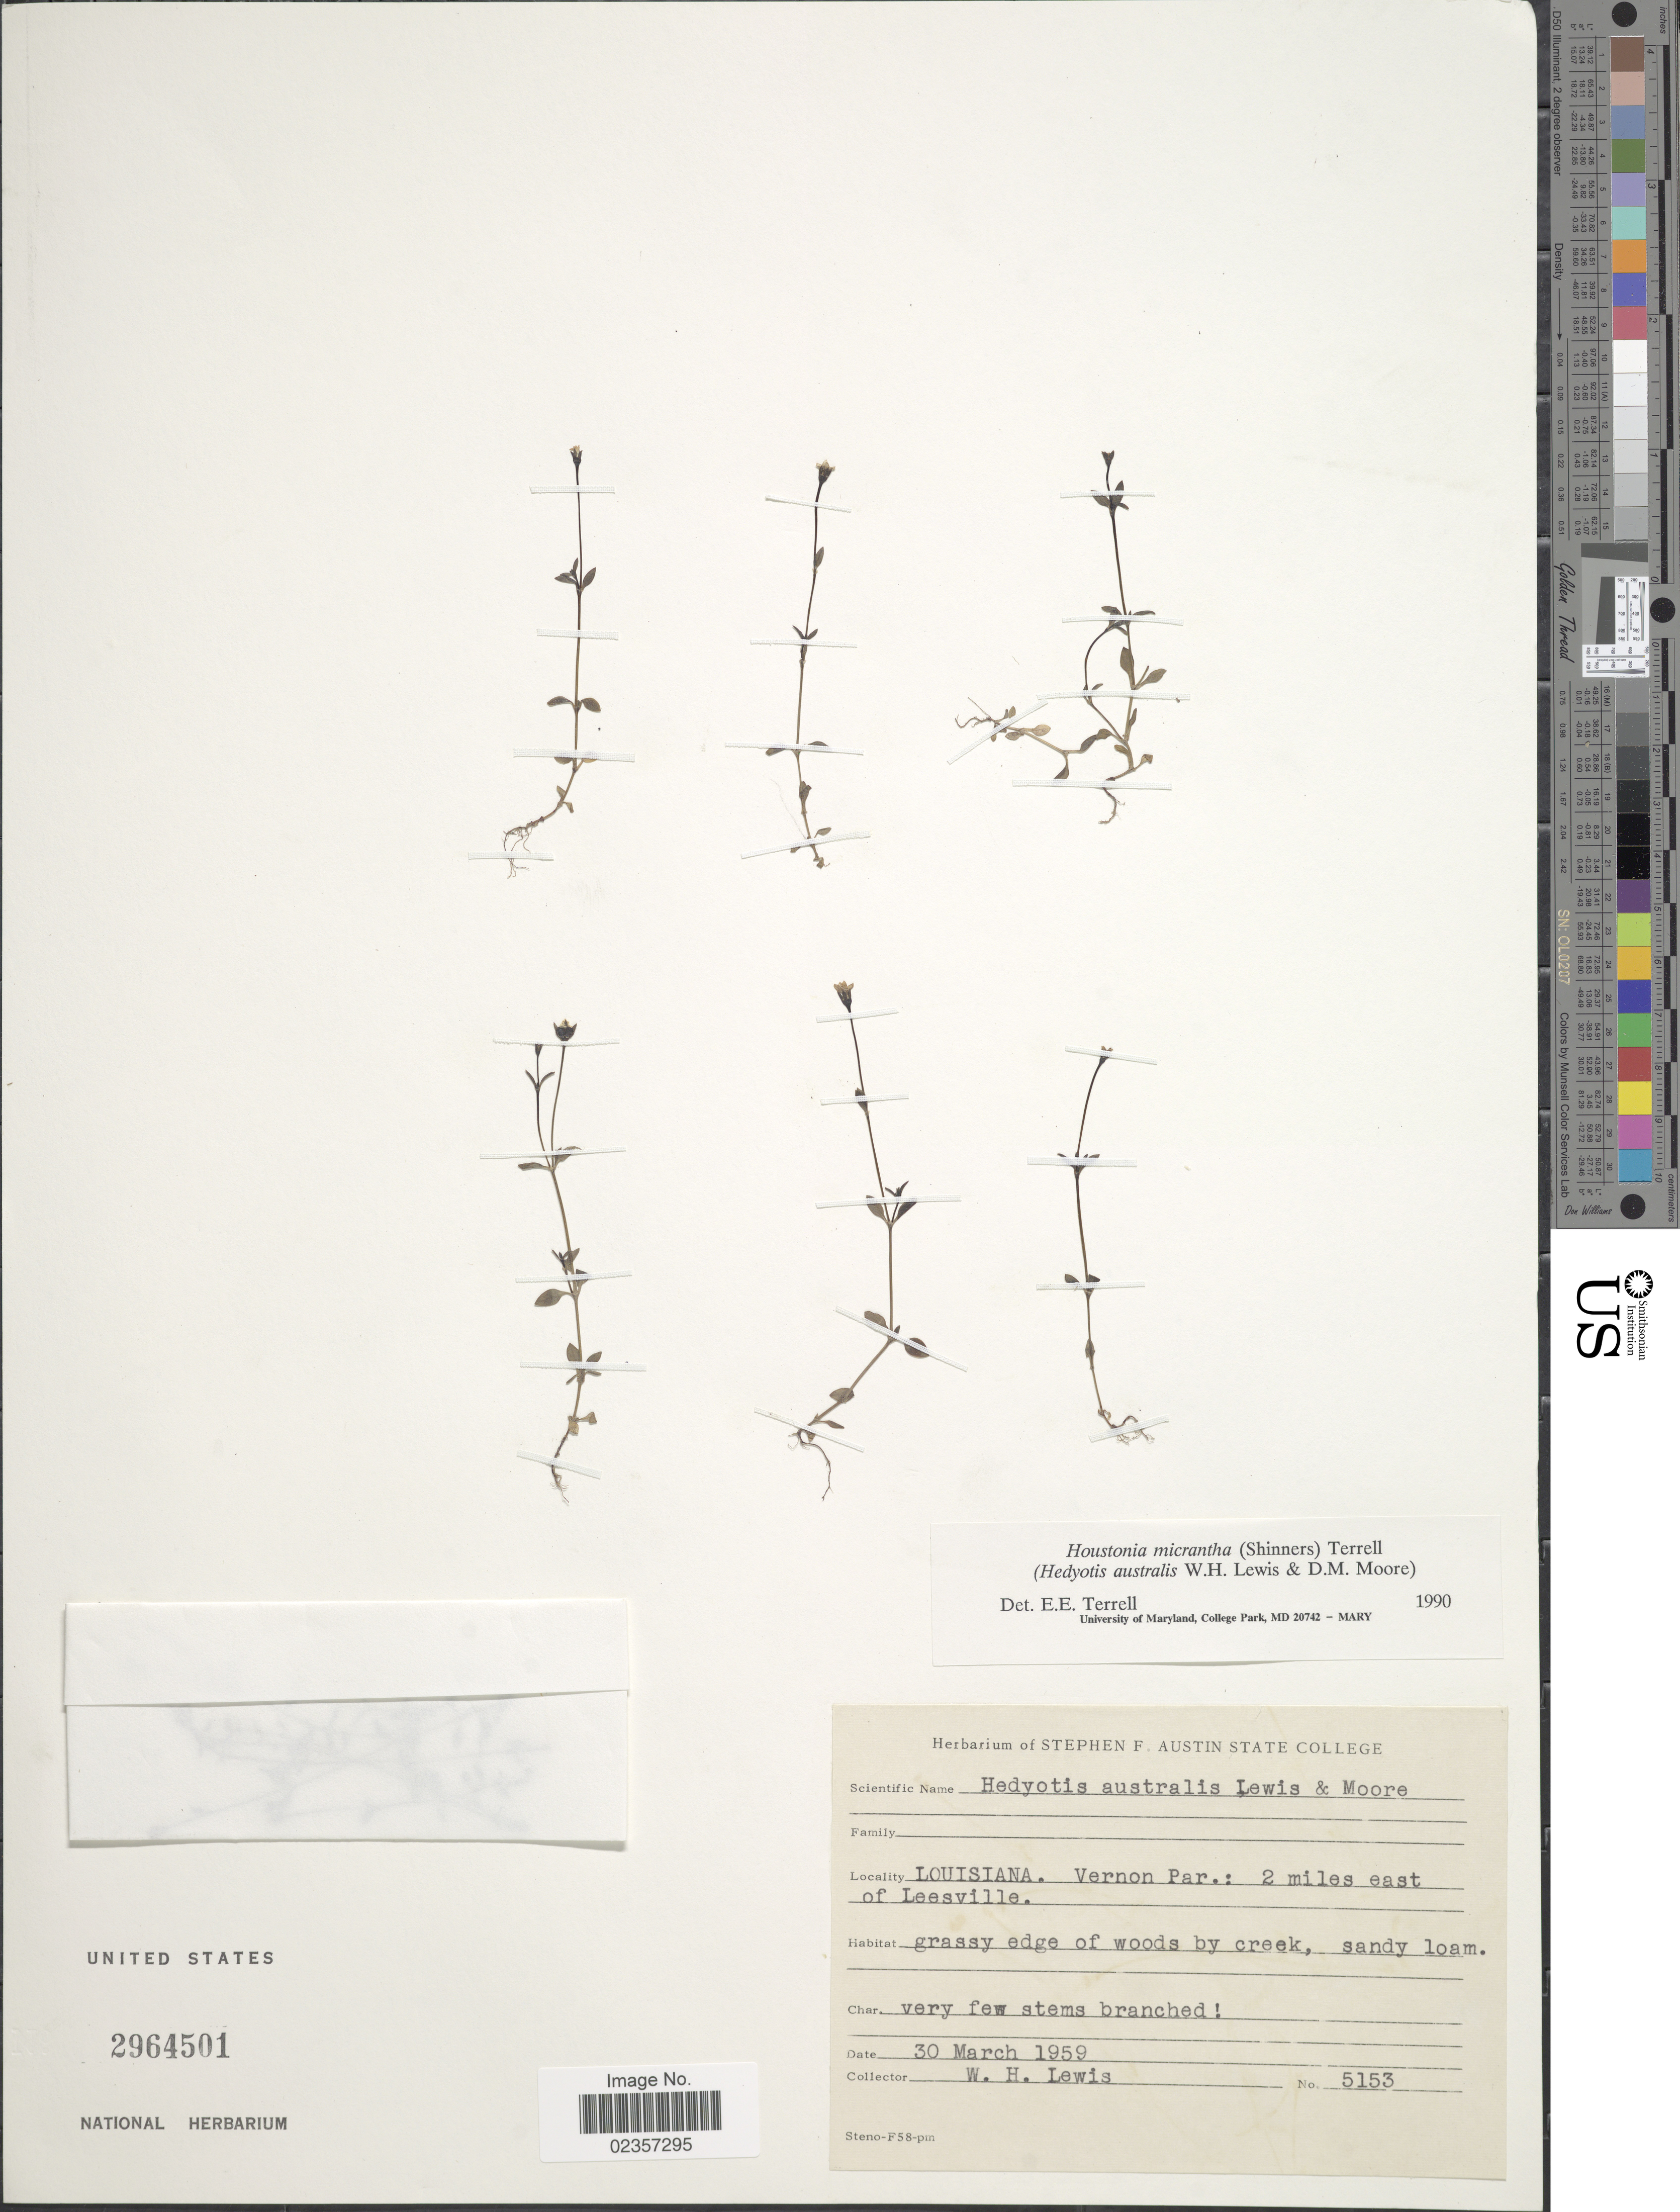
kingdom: Plantae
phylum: Tracheophyta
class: Magnoliopsida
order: Gentianales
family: Rubiaceae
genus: Houstonia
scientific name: Houstonia micrantha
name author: (Shinners) Terrell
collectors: W. H. Lewis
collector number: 5153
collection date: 1959-03-30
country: United States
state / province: Louisiana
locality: Vernon Par.: 2 miles east of Leesville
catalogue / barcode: US 2964501